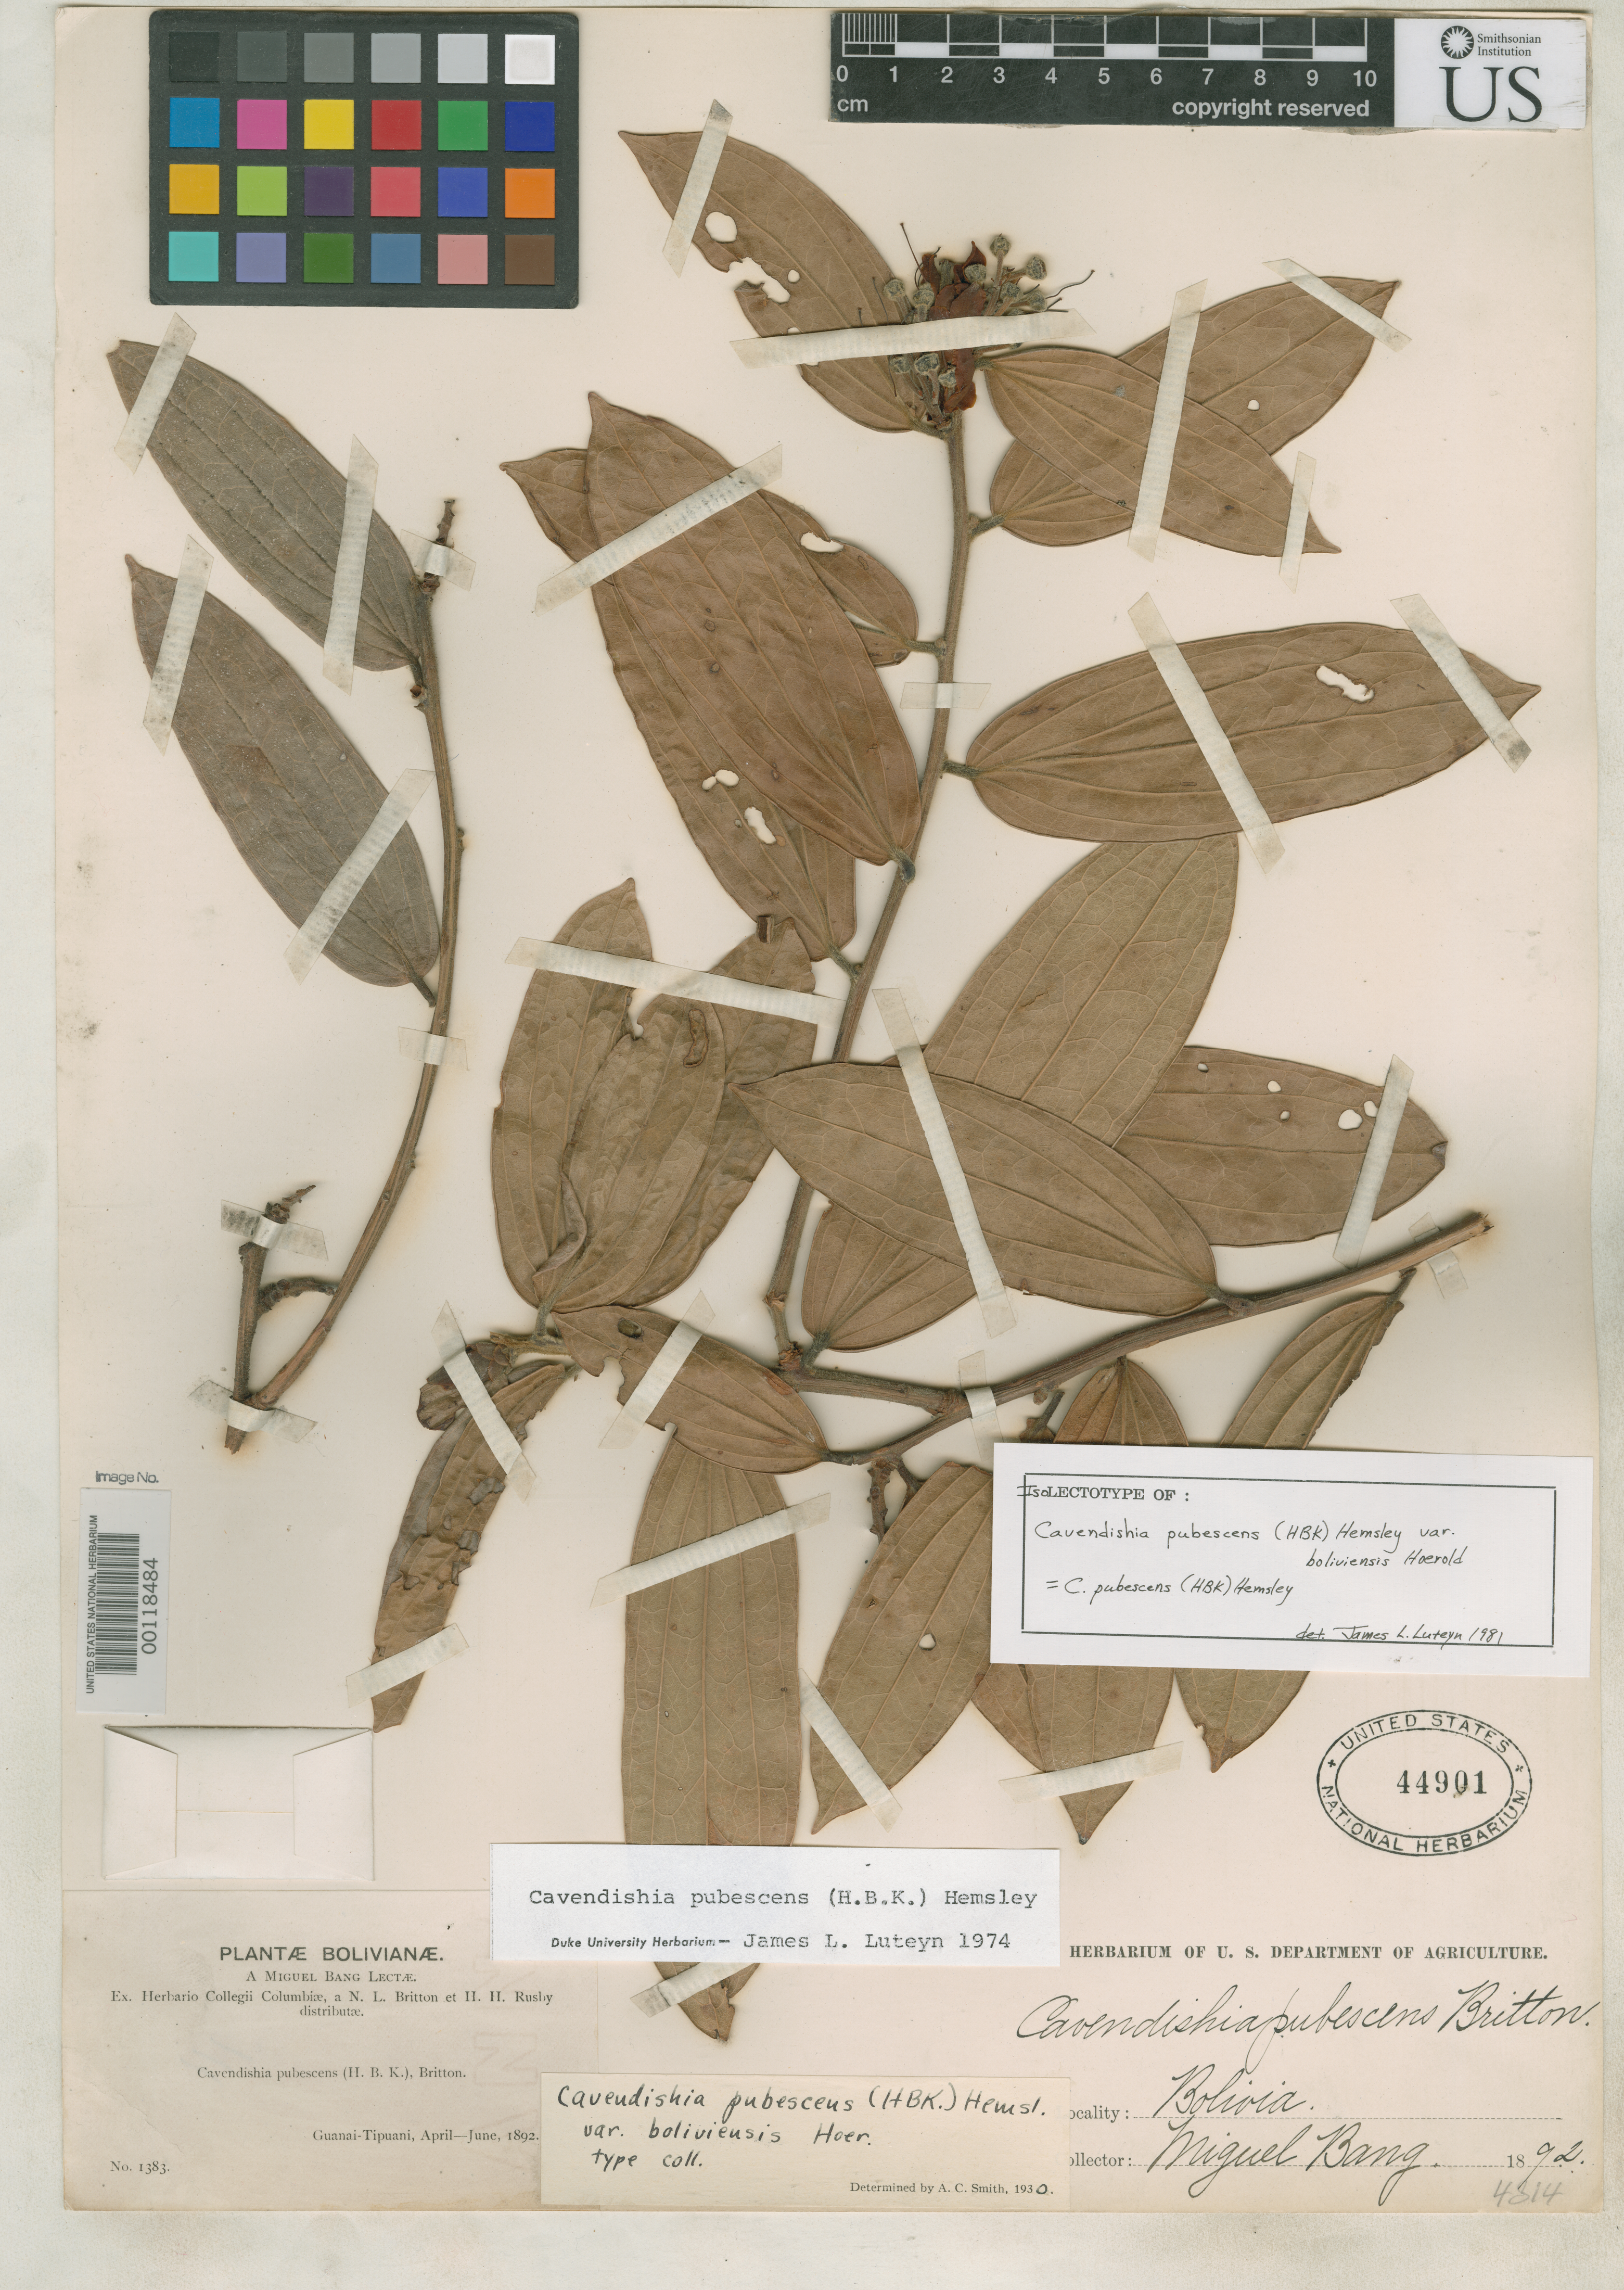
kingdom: Plantae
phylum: Tracheophyta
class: Magnoliopsida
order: Ericales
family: Ericaceae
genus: Cavendishia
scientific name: Cavendishia pubescens var. boliviensis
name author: Hoerold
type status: Isolectotype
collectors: M. Bang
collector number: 1383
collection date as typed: Apr 1892 to -- Jun 1892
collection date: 1892-04/1892-06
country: Bolivia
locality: Guanai, Tipuani.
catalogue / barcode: US 44901